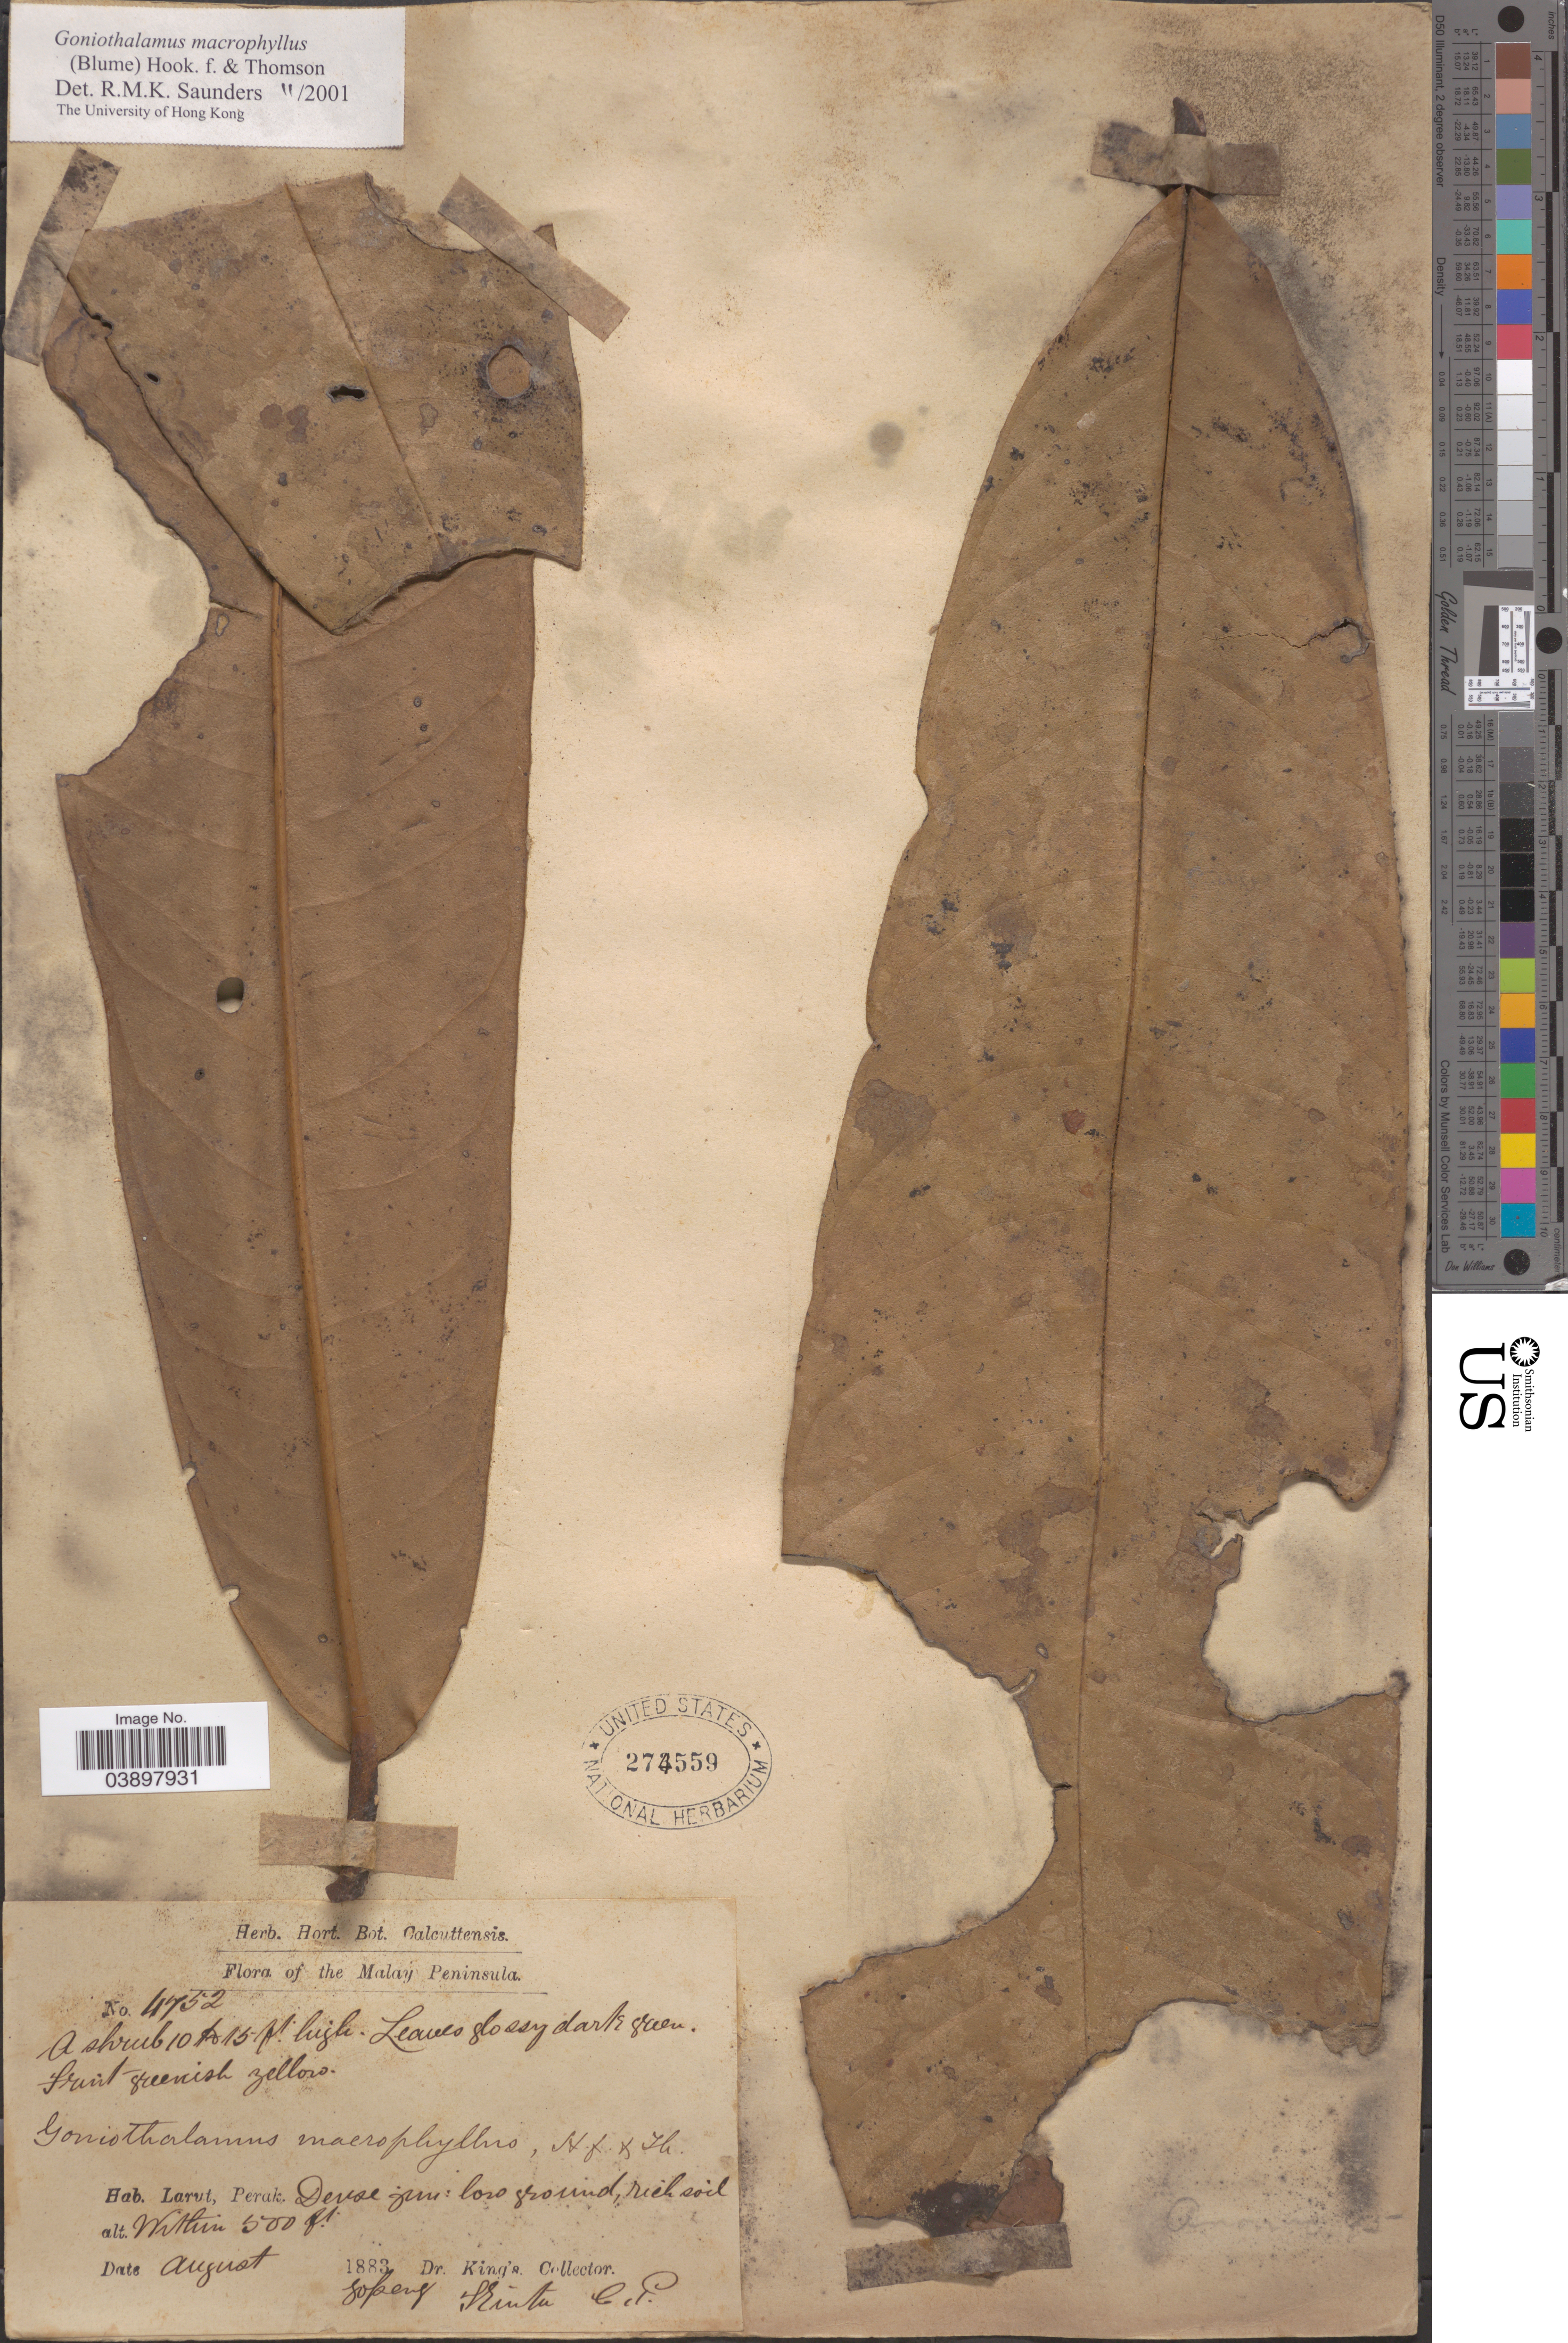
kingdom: Plantae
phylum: Tracheophyta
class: Magnoliopsida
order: Magnoliales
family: Annonaceae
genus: Goniothalamus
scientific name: Goniothalamus macrophyllus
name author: Hook. f. & Thoms.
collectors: Dr. King's collector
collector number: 4752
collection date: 1883-08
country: Malaysia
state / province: Perak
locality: The Malay Peninsula. Larut, Perak. Dense jun.: low ground, rich soil. Gopeng Srinta C.P.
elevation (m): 152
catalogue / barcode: US 274559